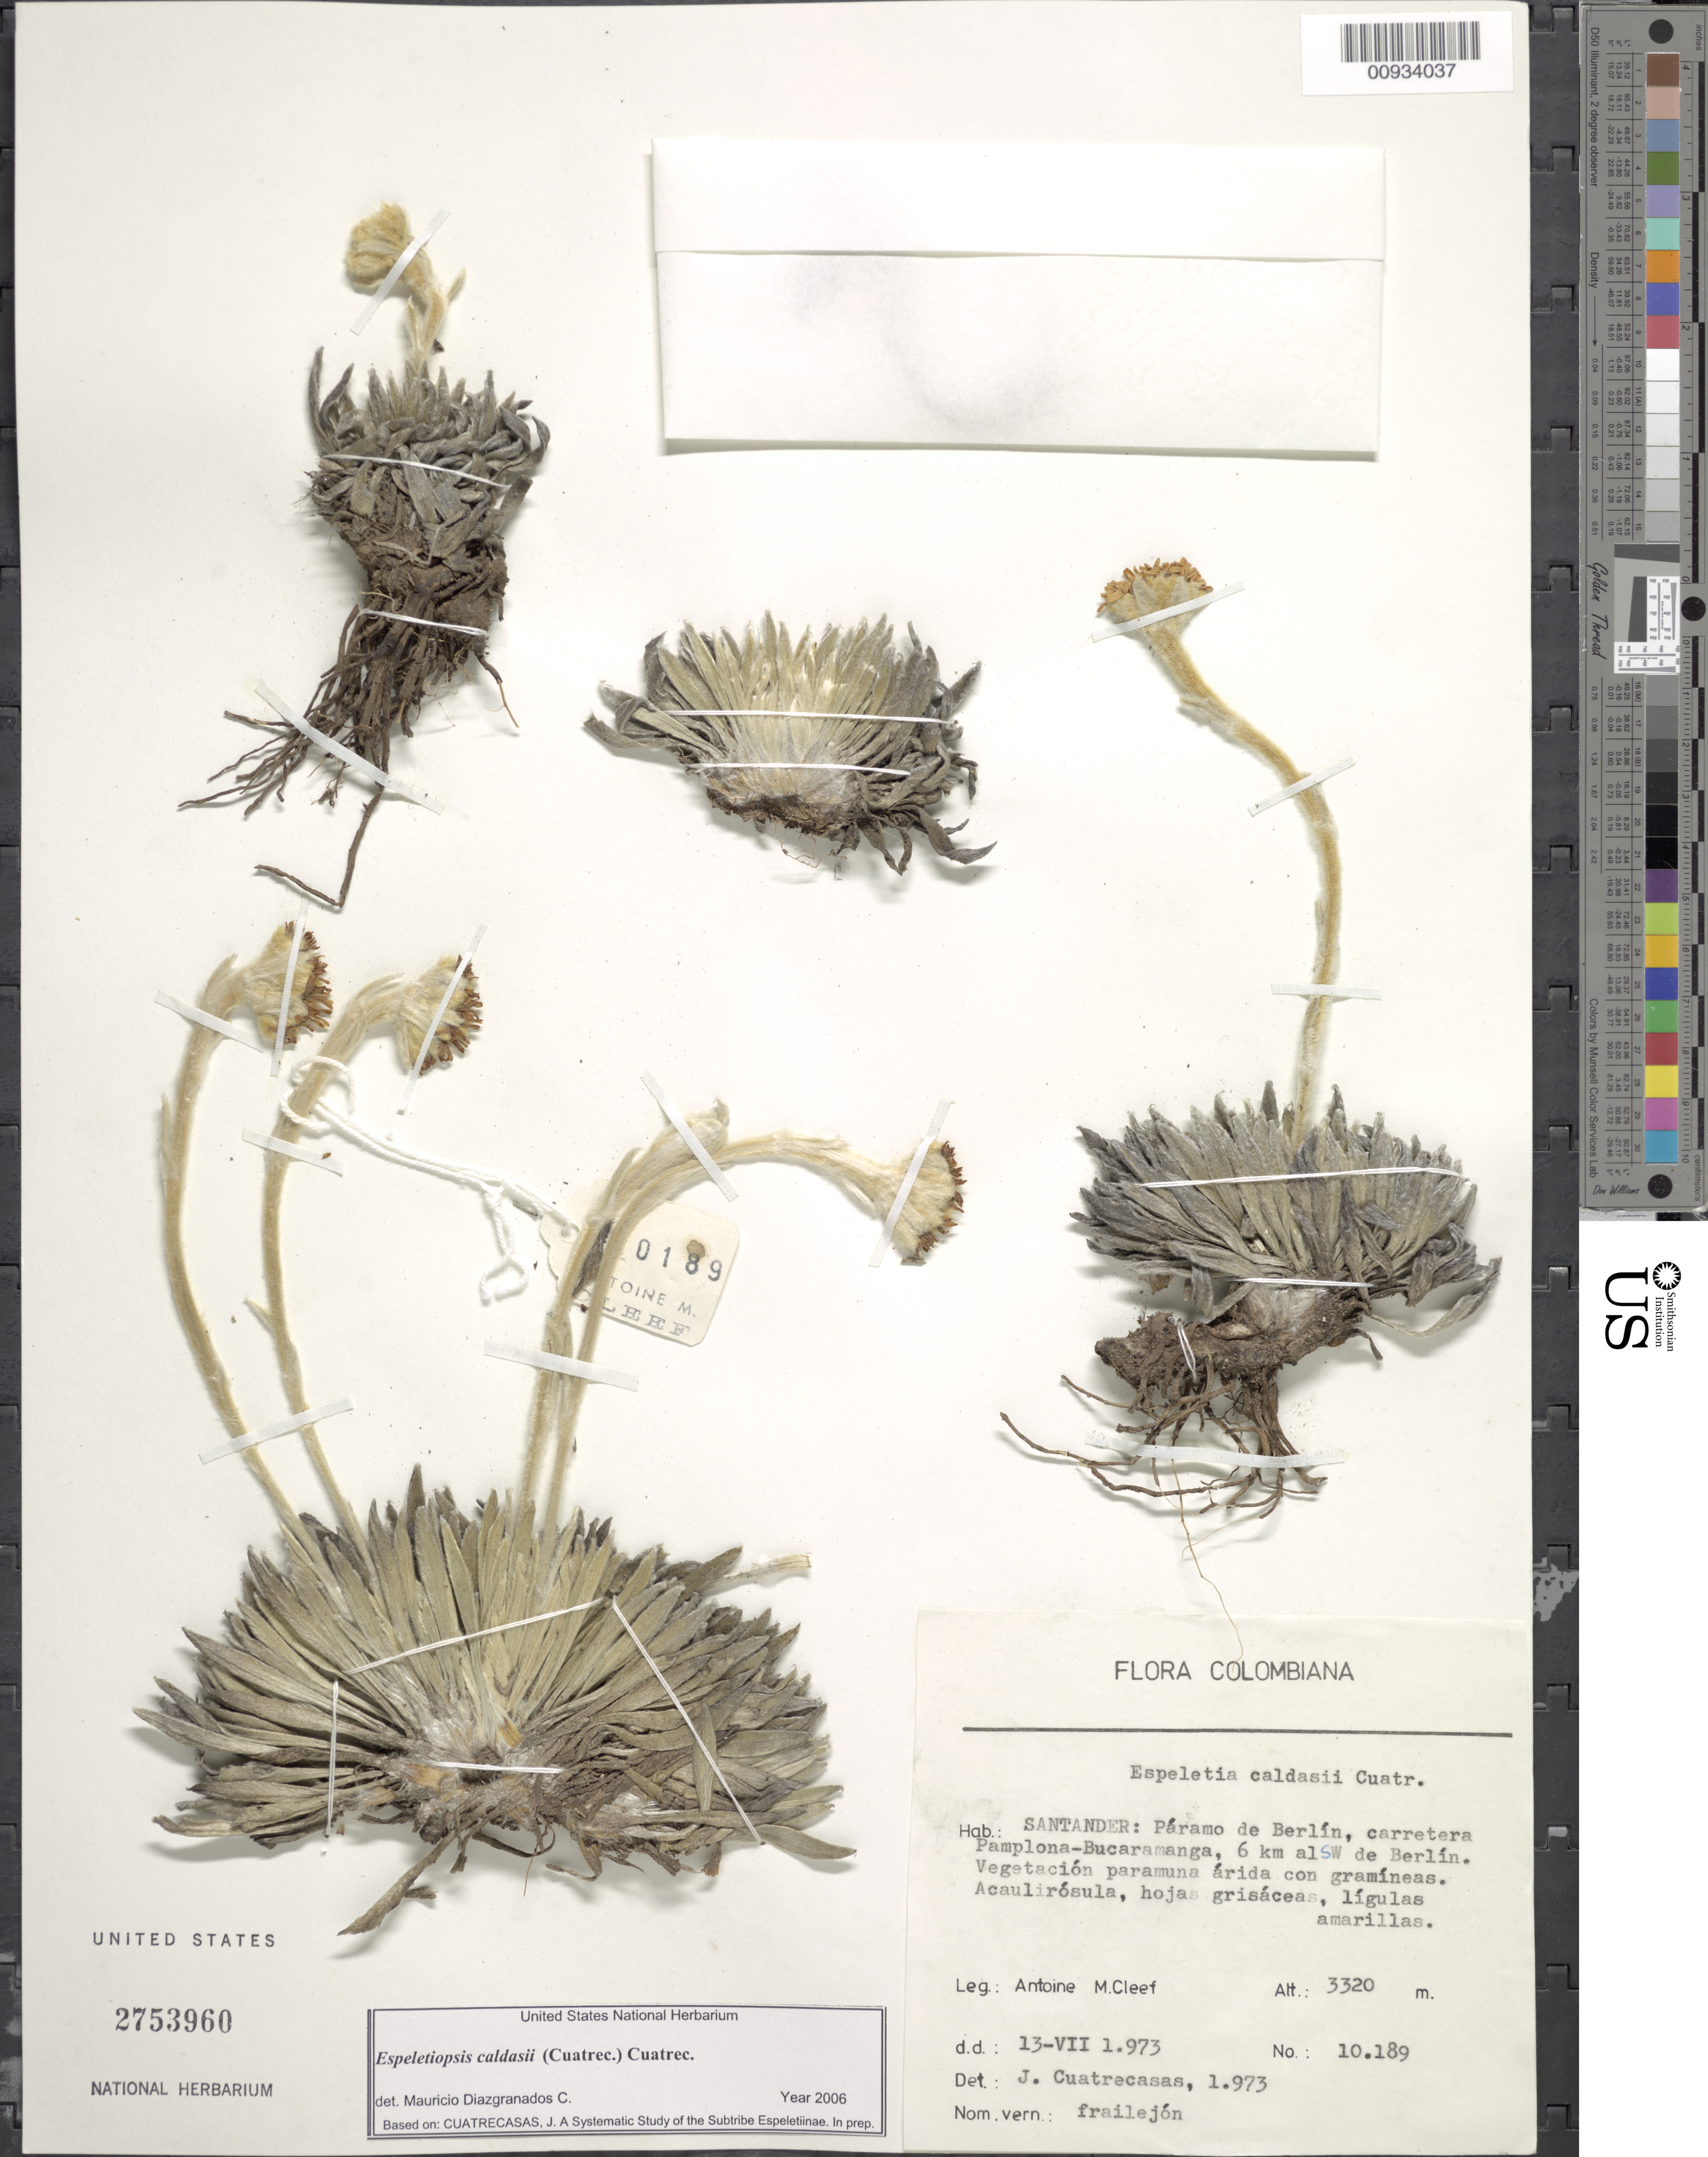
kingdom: Plantae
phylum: Tracheophyta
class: Magnoliopsida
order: Asterales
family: Asteraceae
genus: Espeletiopsis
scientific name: Espeletiopsis caldasii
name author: (Cuatrec.) Cuatrec.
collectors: A. M. Cleef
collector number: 10189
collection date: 1973-07-13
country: Colombia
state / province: Santander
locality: Santander: Paramo de Berlin, carretera Pamplona-Bucaramanga, 6 km al SW de Berlin.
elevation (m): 3320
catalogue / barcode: US 2753960